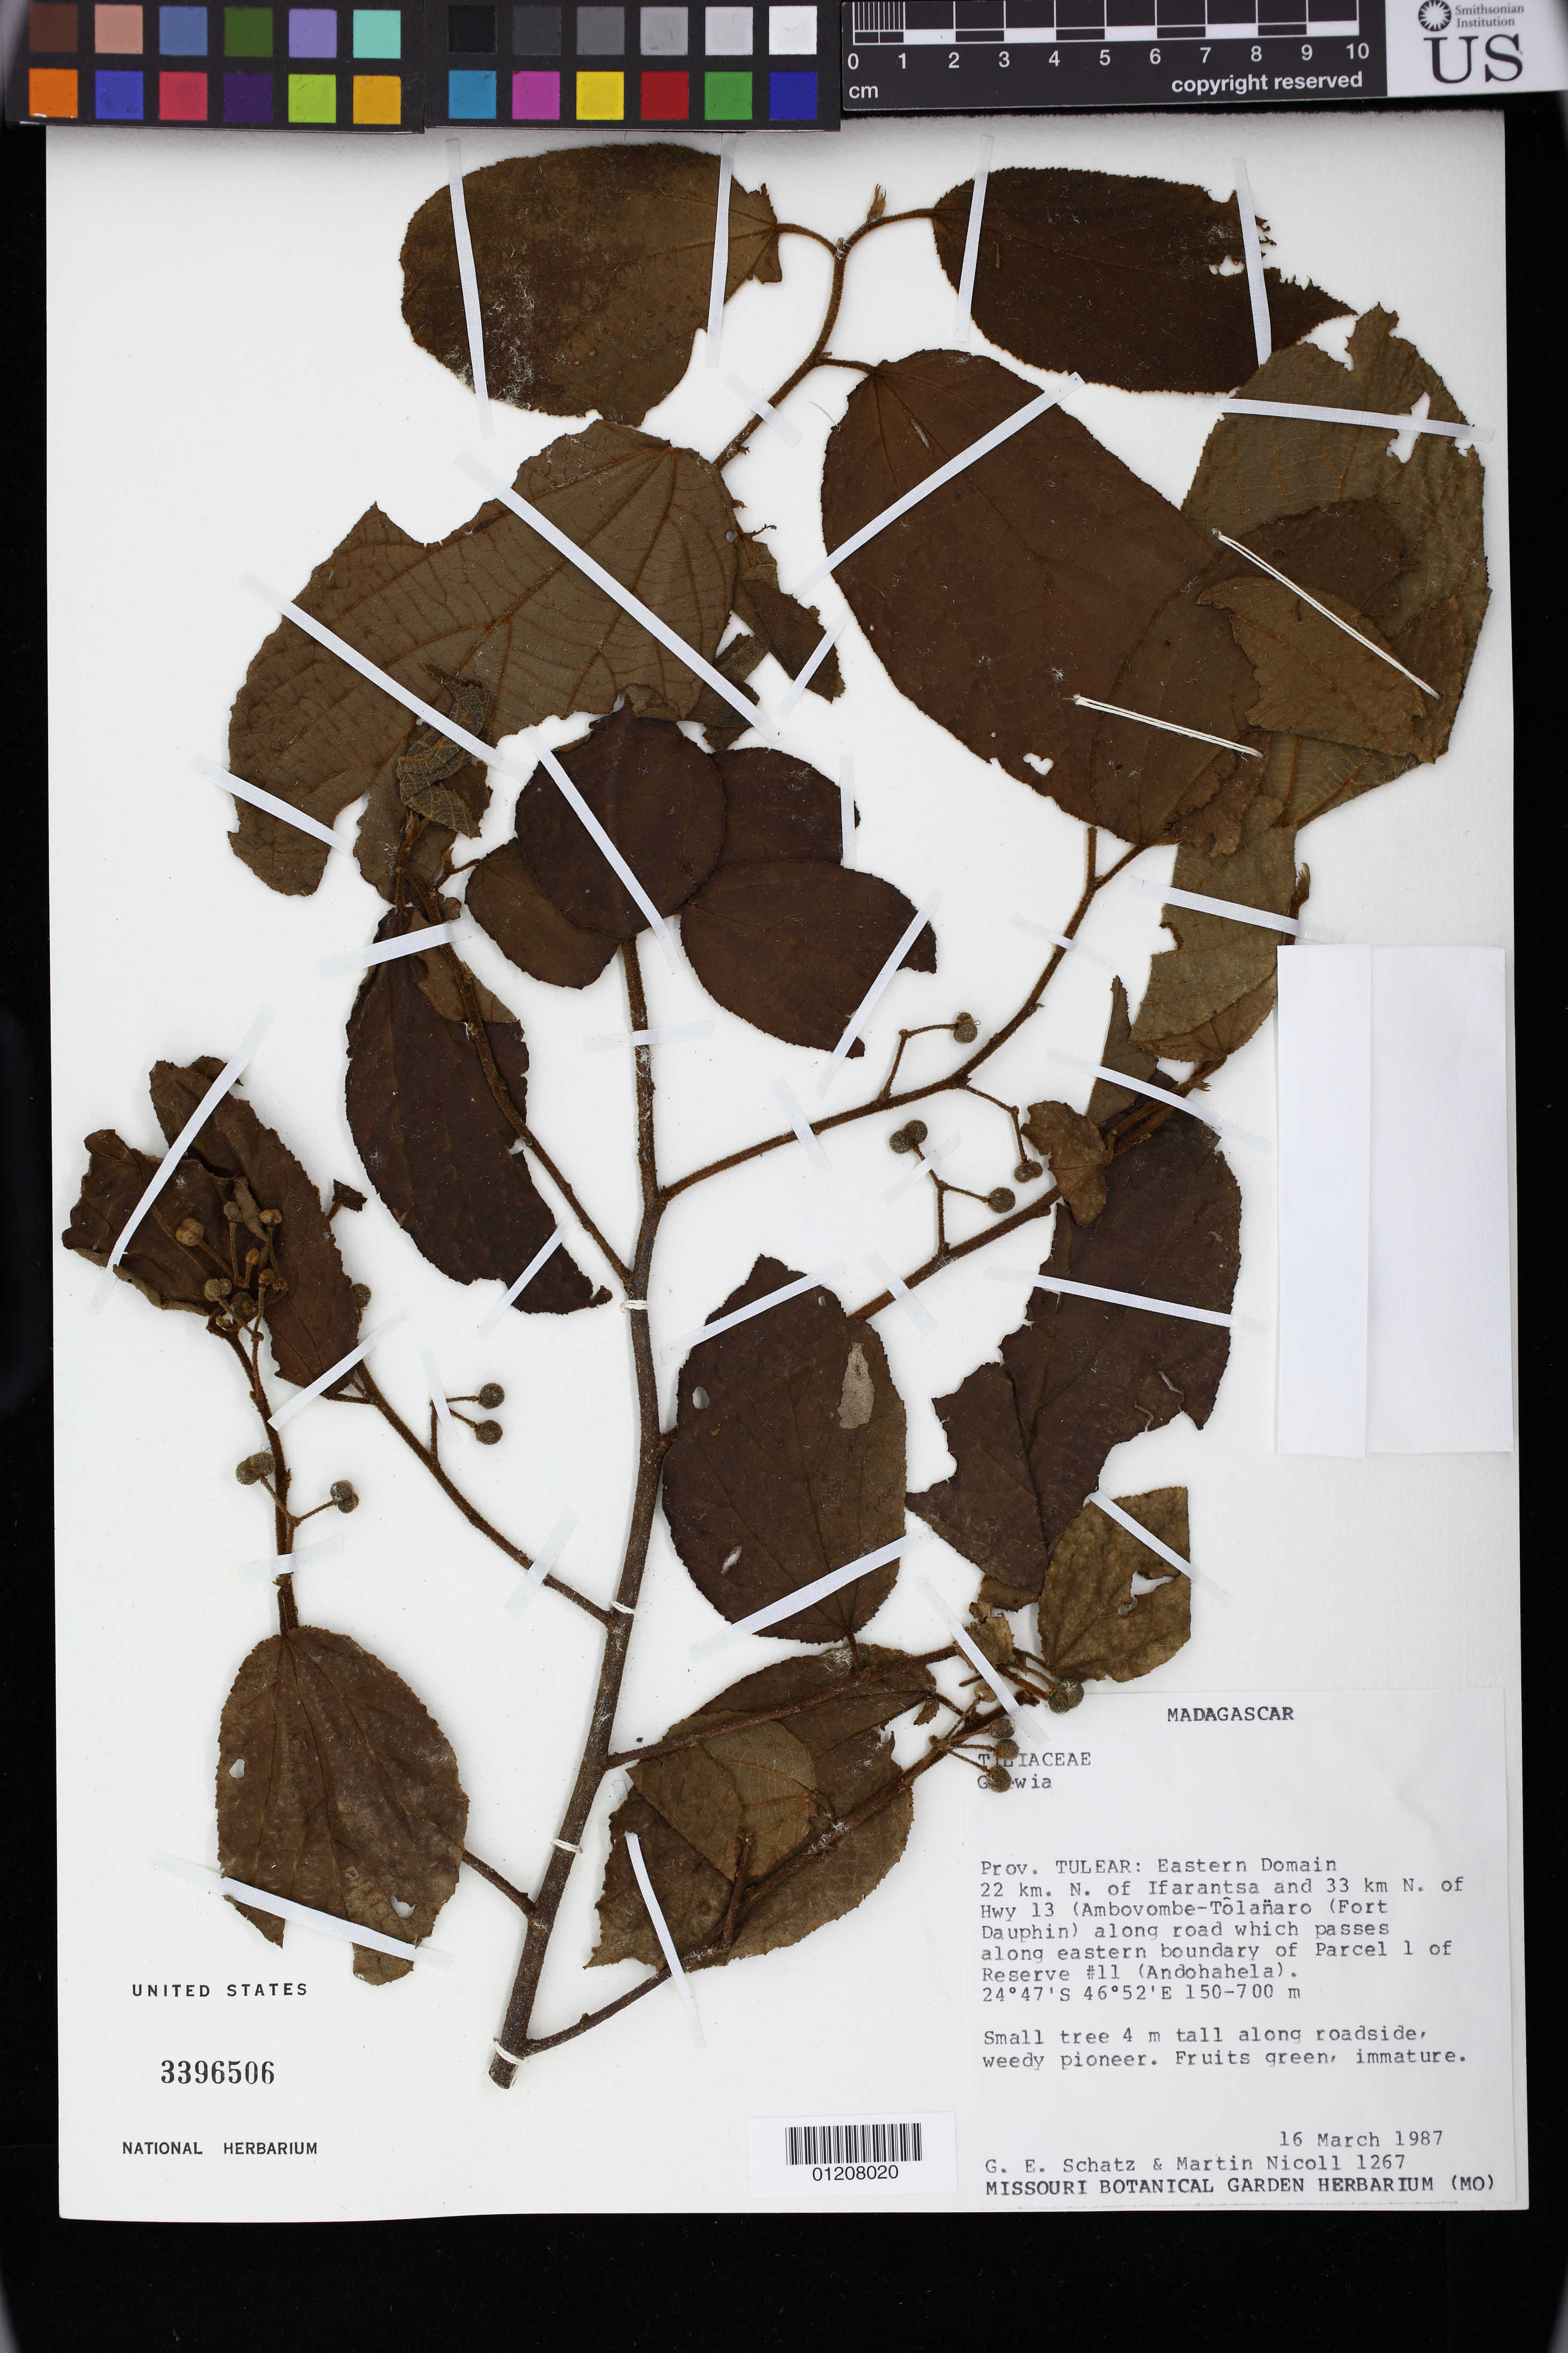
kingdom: Plantae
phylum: Tracheophyta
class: Magnoliopsida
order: Malvales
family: Malvaceae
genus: Grewia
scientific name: Grewia aprina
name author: Capuron & Mabb. ex Phillipson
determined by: Jourdain-Fievet, L.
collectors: G. Schatz & M. Nicoll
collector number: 1267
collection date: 1987-03-16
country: Madagascar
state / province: Anosy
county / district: Tolanaro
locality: Prov. TULEAR: Eastern Domain.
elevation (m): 150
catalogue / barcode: US 3396506